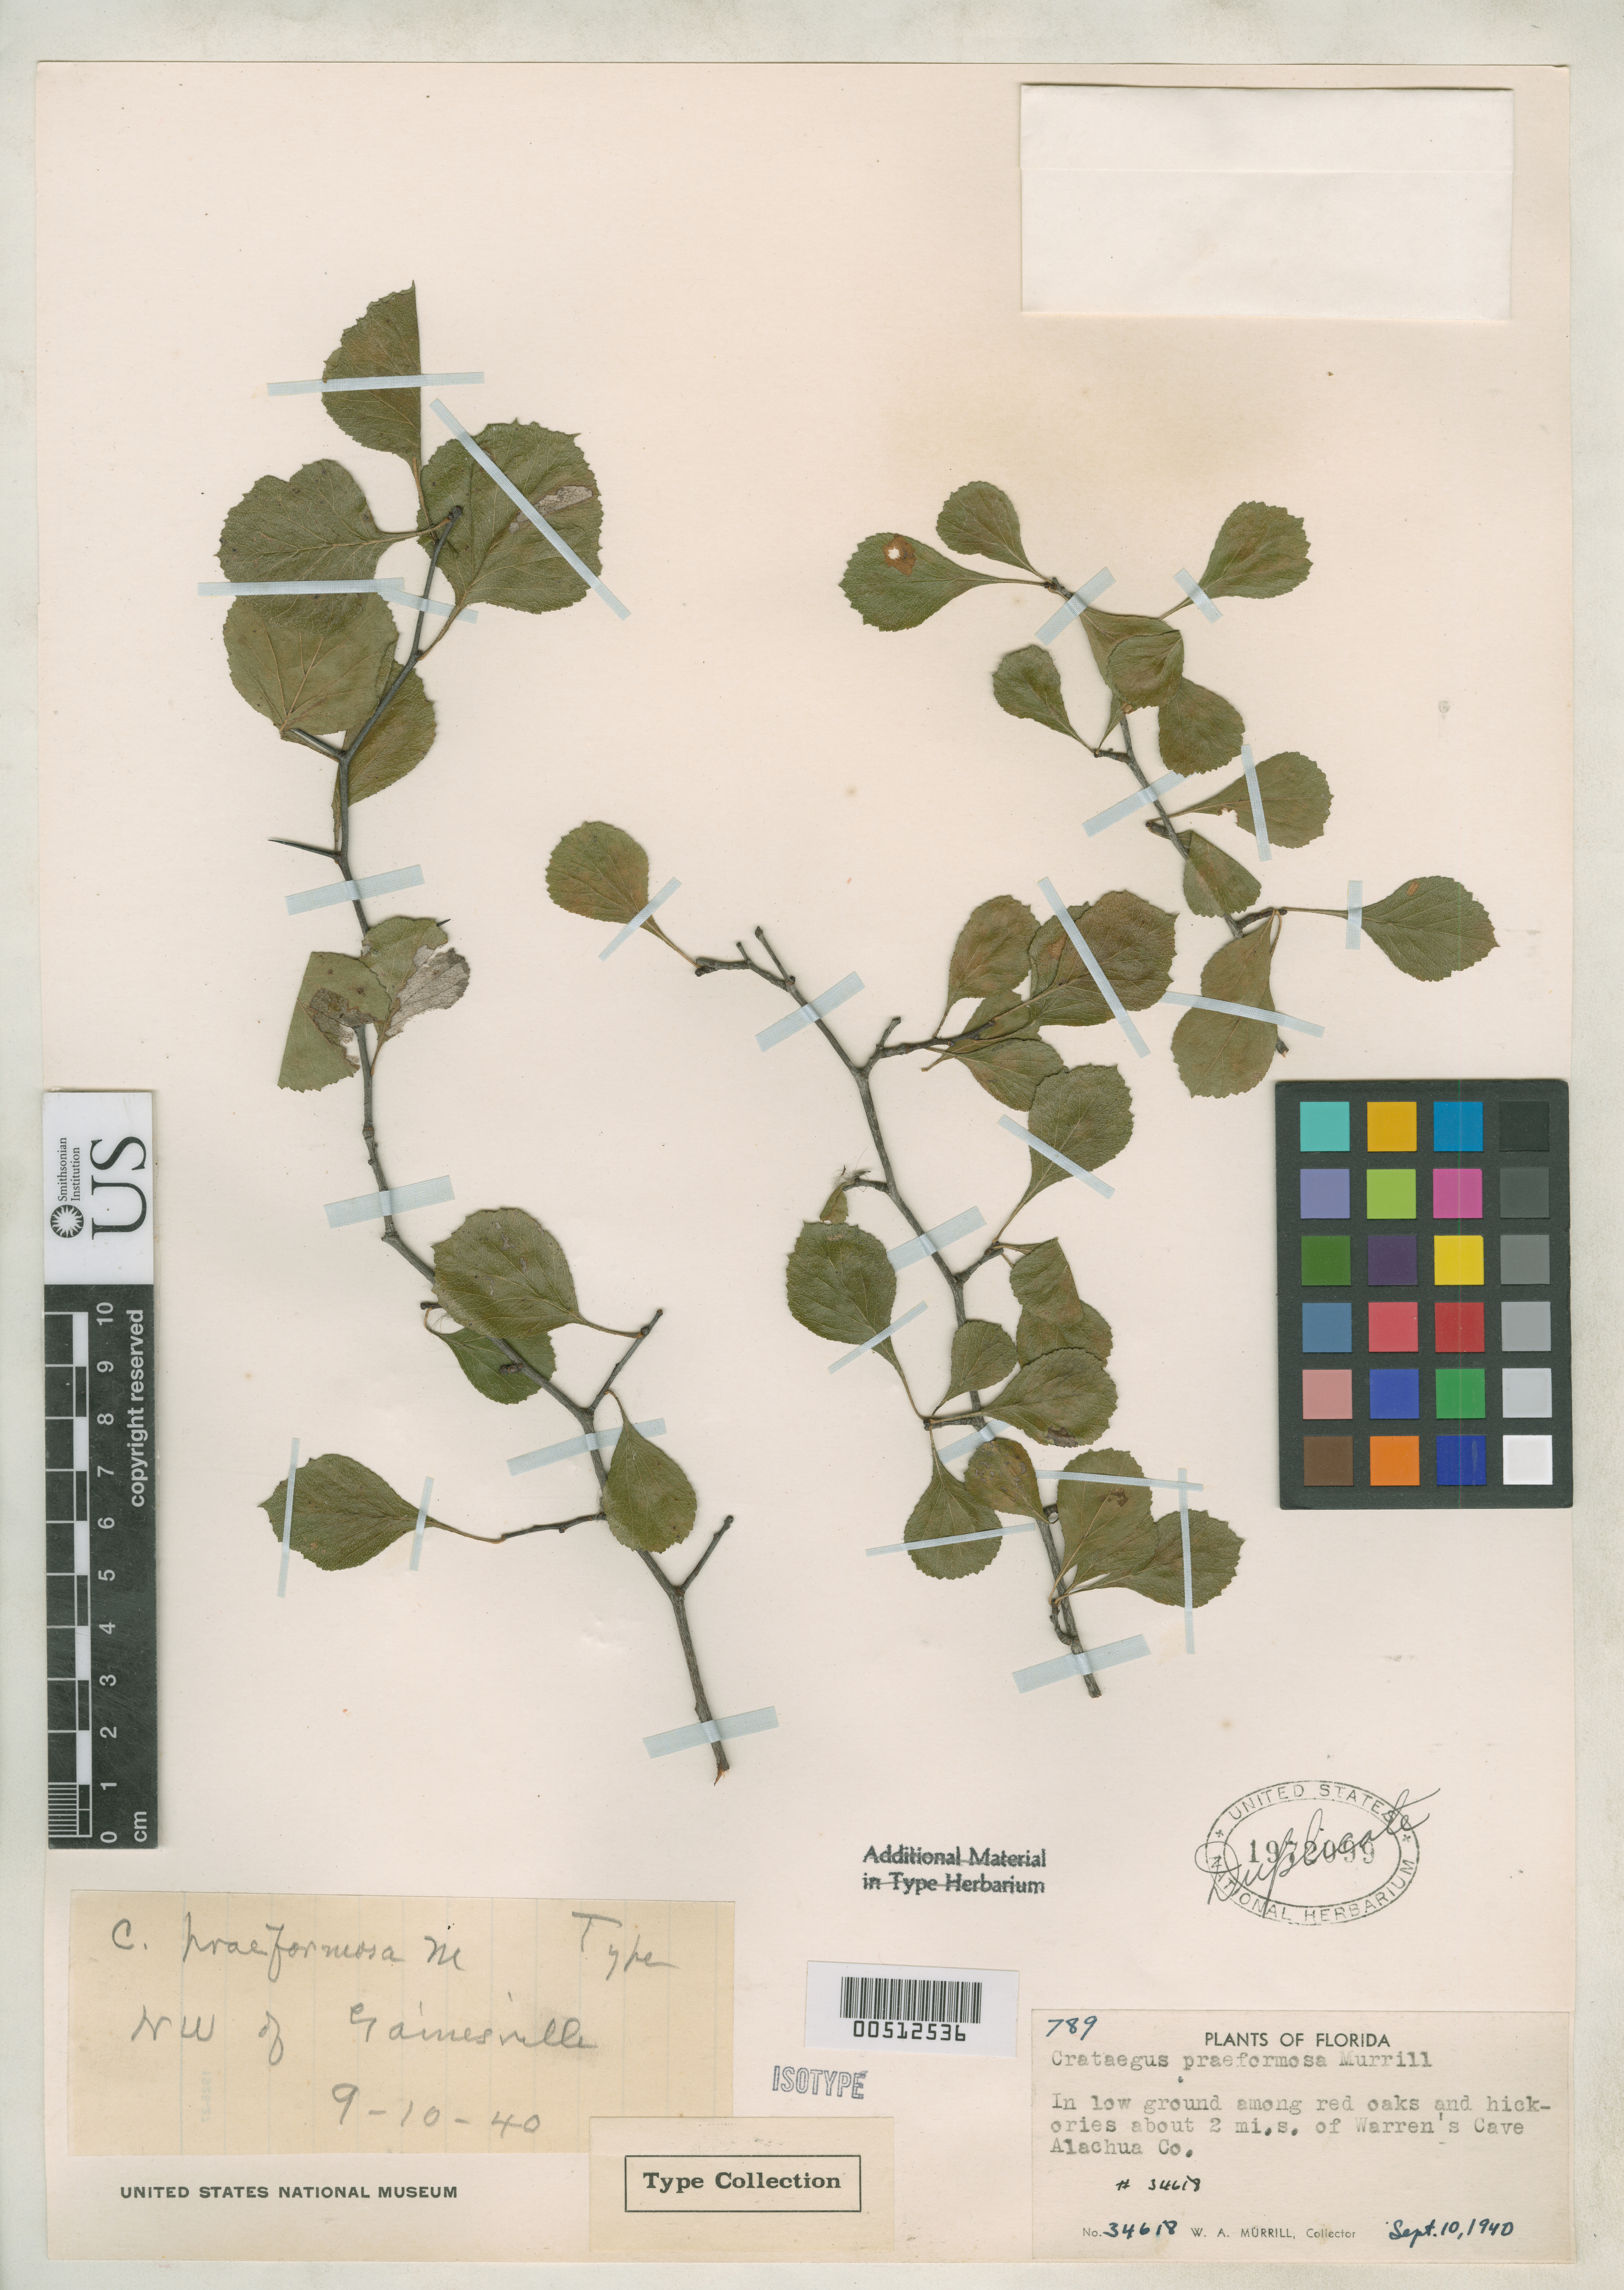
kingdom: Plantae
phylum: Tracheophyta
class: Magnoliopsida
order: Rosales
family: Rosaceae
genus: Crataegus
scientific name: Crataegus praeformosa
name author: Murrill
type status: Isotype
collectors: W. A. Murrill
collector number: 34618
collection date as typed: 10 Sep 1940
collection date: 1940-09-10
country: United States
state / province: Florida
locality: About 2 miles south of Warren's Cave, Alachua Co., NW of Gainesville.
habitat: Low ground among red oaks and hickories.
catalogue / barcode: US 1972099